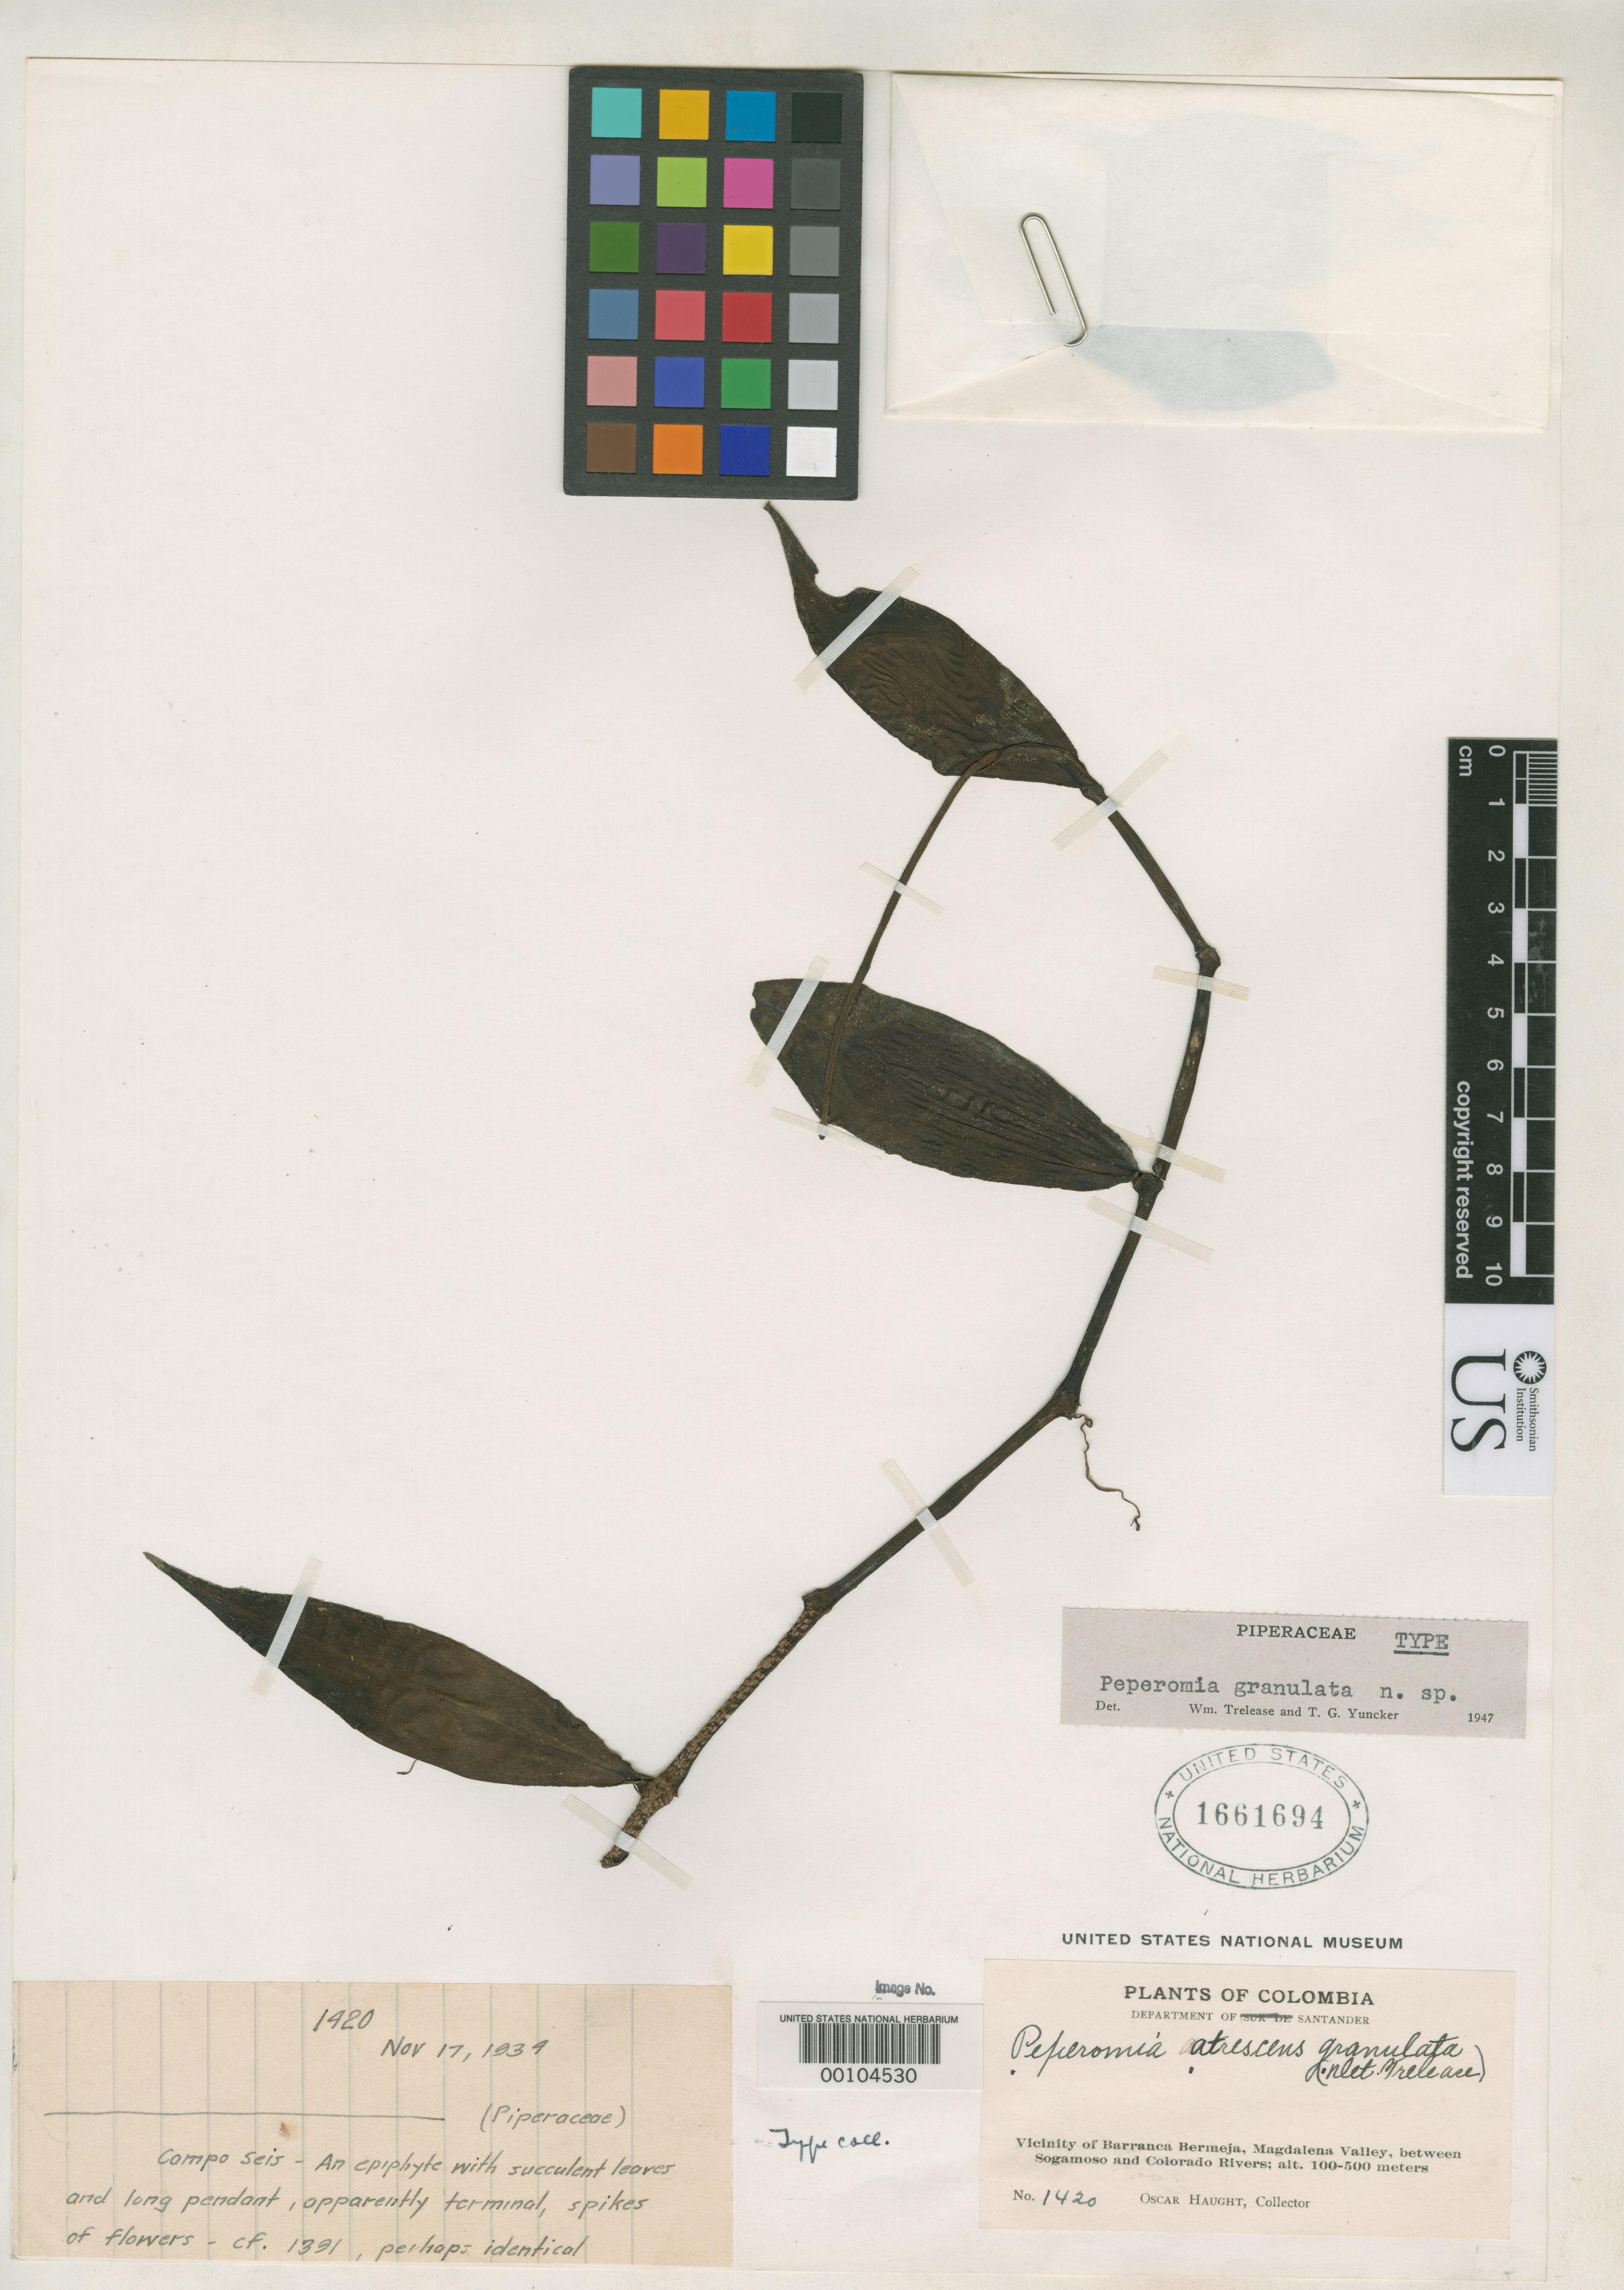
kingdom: Plantae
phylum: Tracheophyta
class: Magnoliopsida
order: Piperales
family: Piperaceae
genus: Peperomia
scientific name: Peperomia granulata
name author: Trel. & Yunck.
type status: Holotype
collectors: O. L. Haught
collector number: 1420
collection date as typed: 17 Nov 1934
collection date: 1934-11-17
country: Colombia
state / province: Santander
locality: Barrancabermeja vicinity, Magdalena Valley, between Sogamoso and Colorado Rivers, Camp 6.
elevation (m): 100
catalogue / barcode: US 1661694